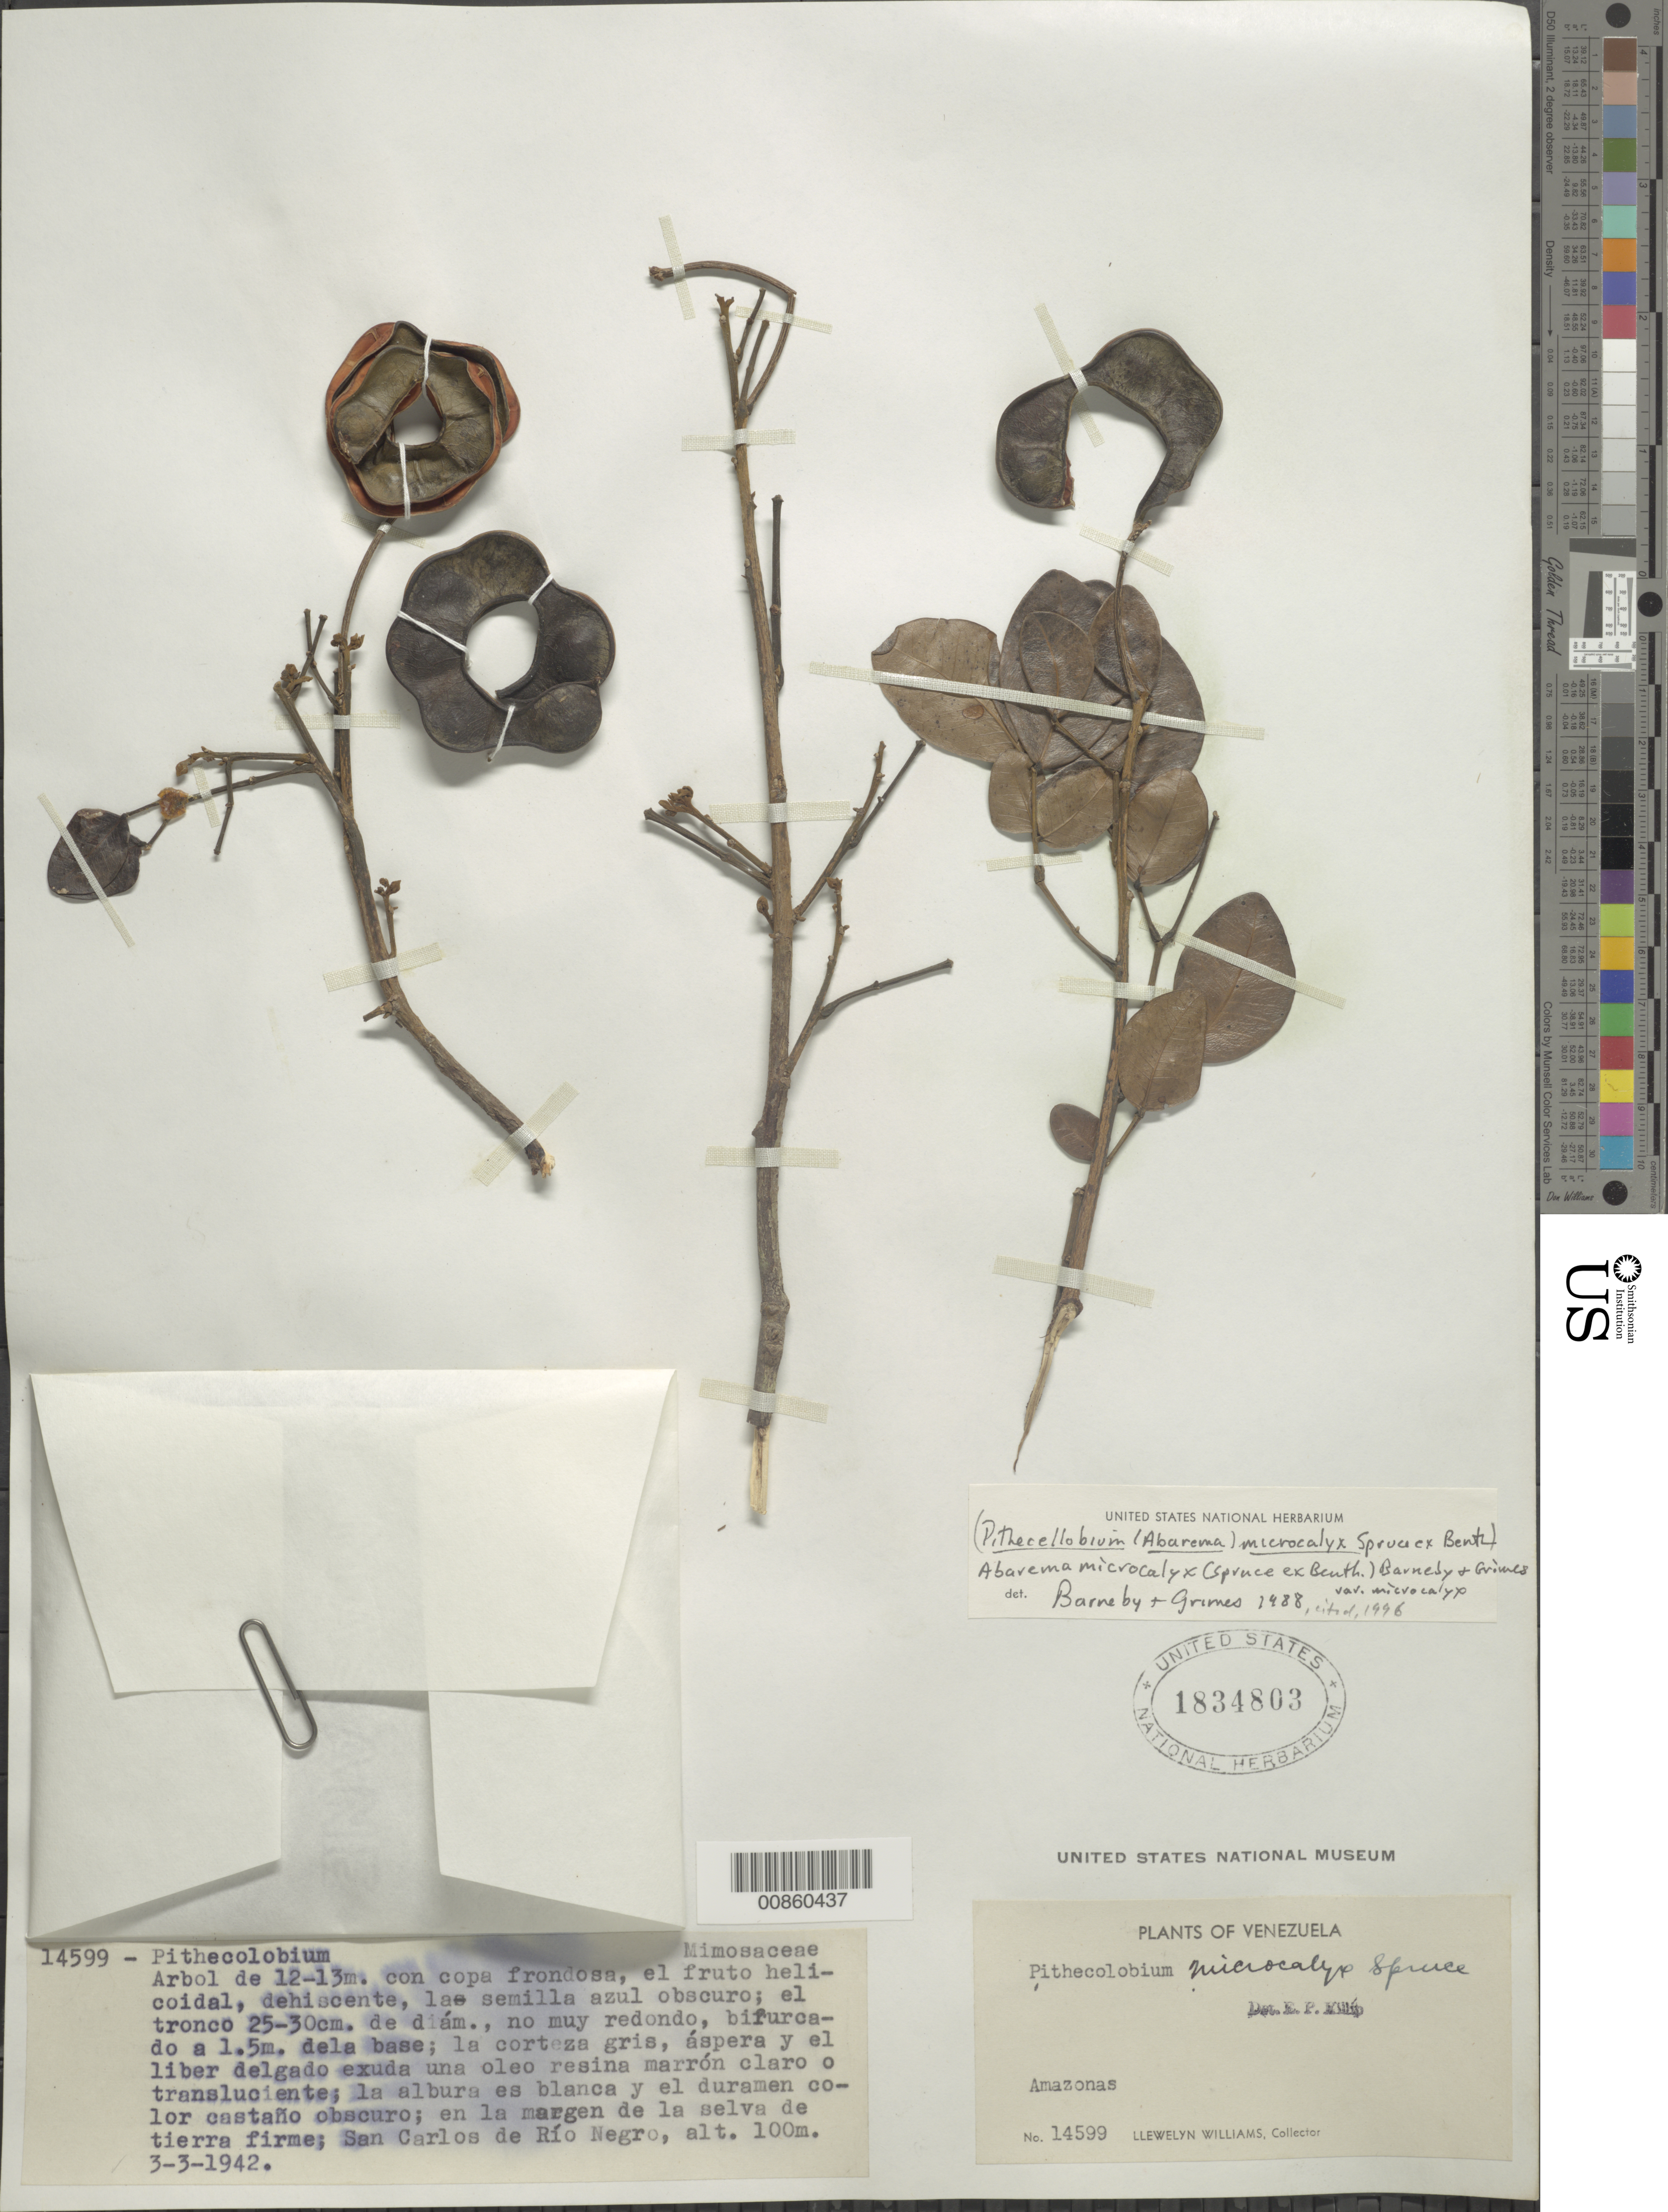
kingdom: Plantae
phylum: Tracheophyta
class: Magnoliopsida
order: Fabales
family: Fabaceae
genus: Abarema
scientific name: Abarema microcalyx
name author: (Spruce ex Benth.) Barneby & J.W. Grimes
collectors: Ll. Williams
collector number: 14599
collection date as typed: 3-Mar-42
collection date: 1942-03-03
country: Venezuela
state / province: Amazonas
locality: San Carlos de Río Negro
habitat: Margen de la selva de tierra firme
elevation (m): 100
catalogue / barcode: US 1834803